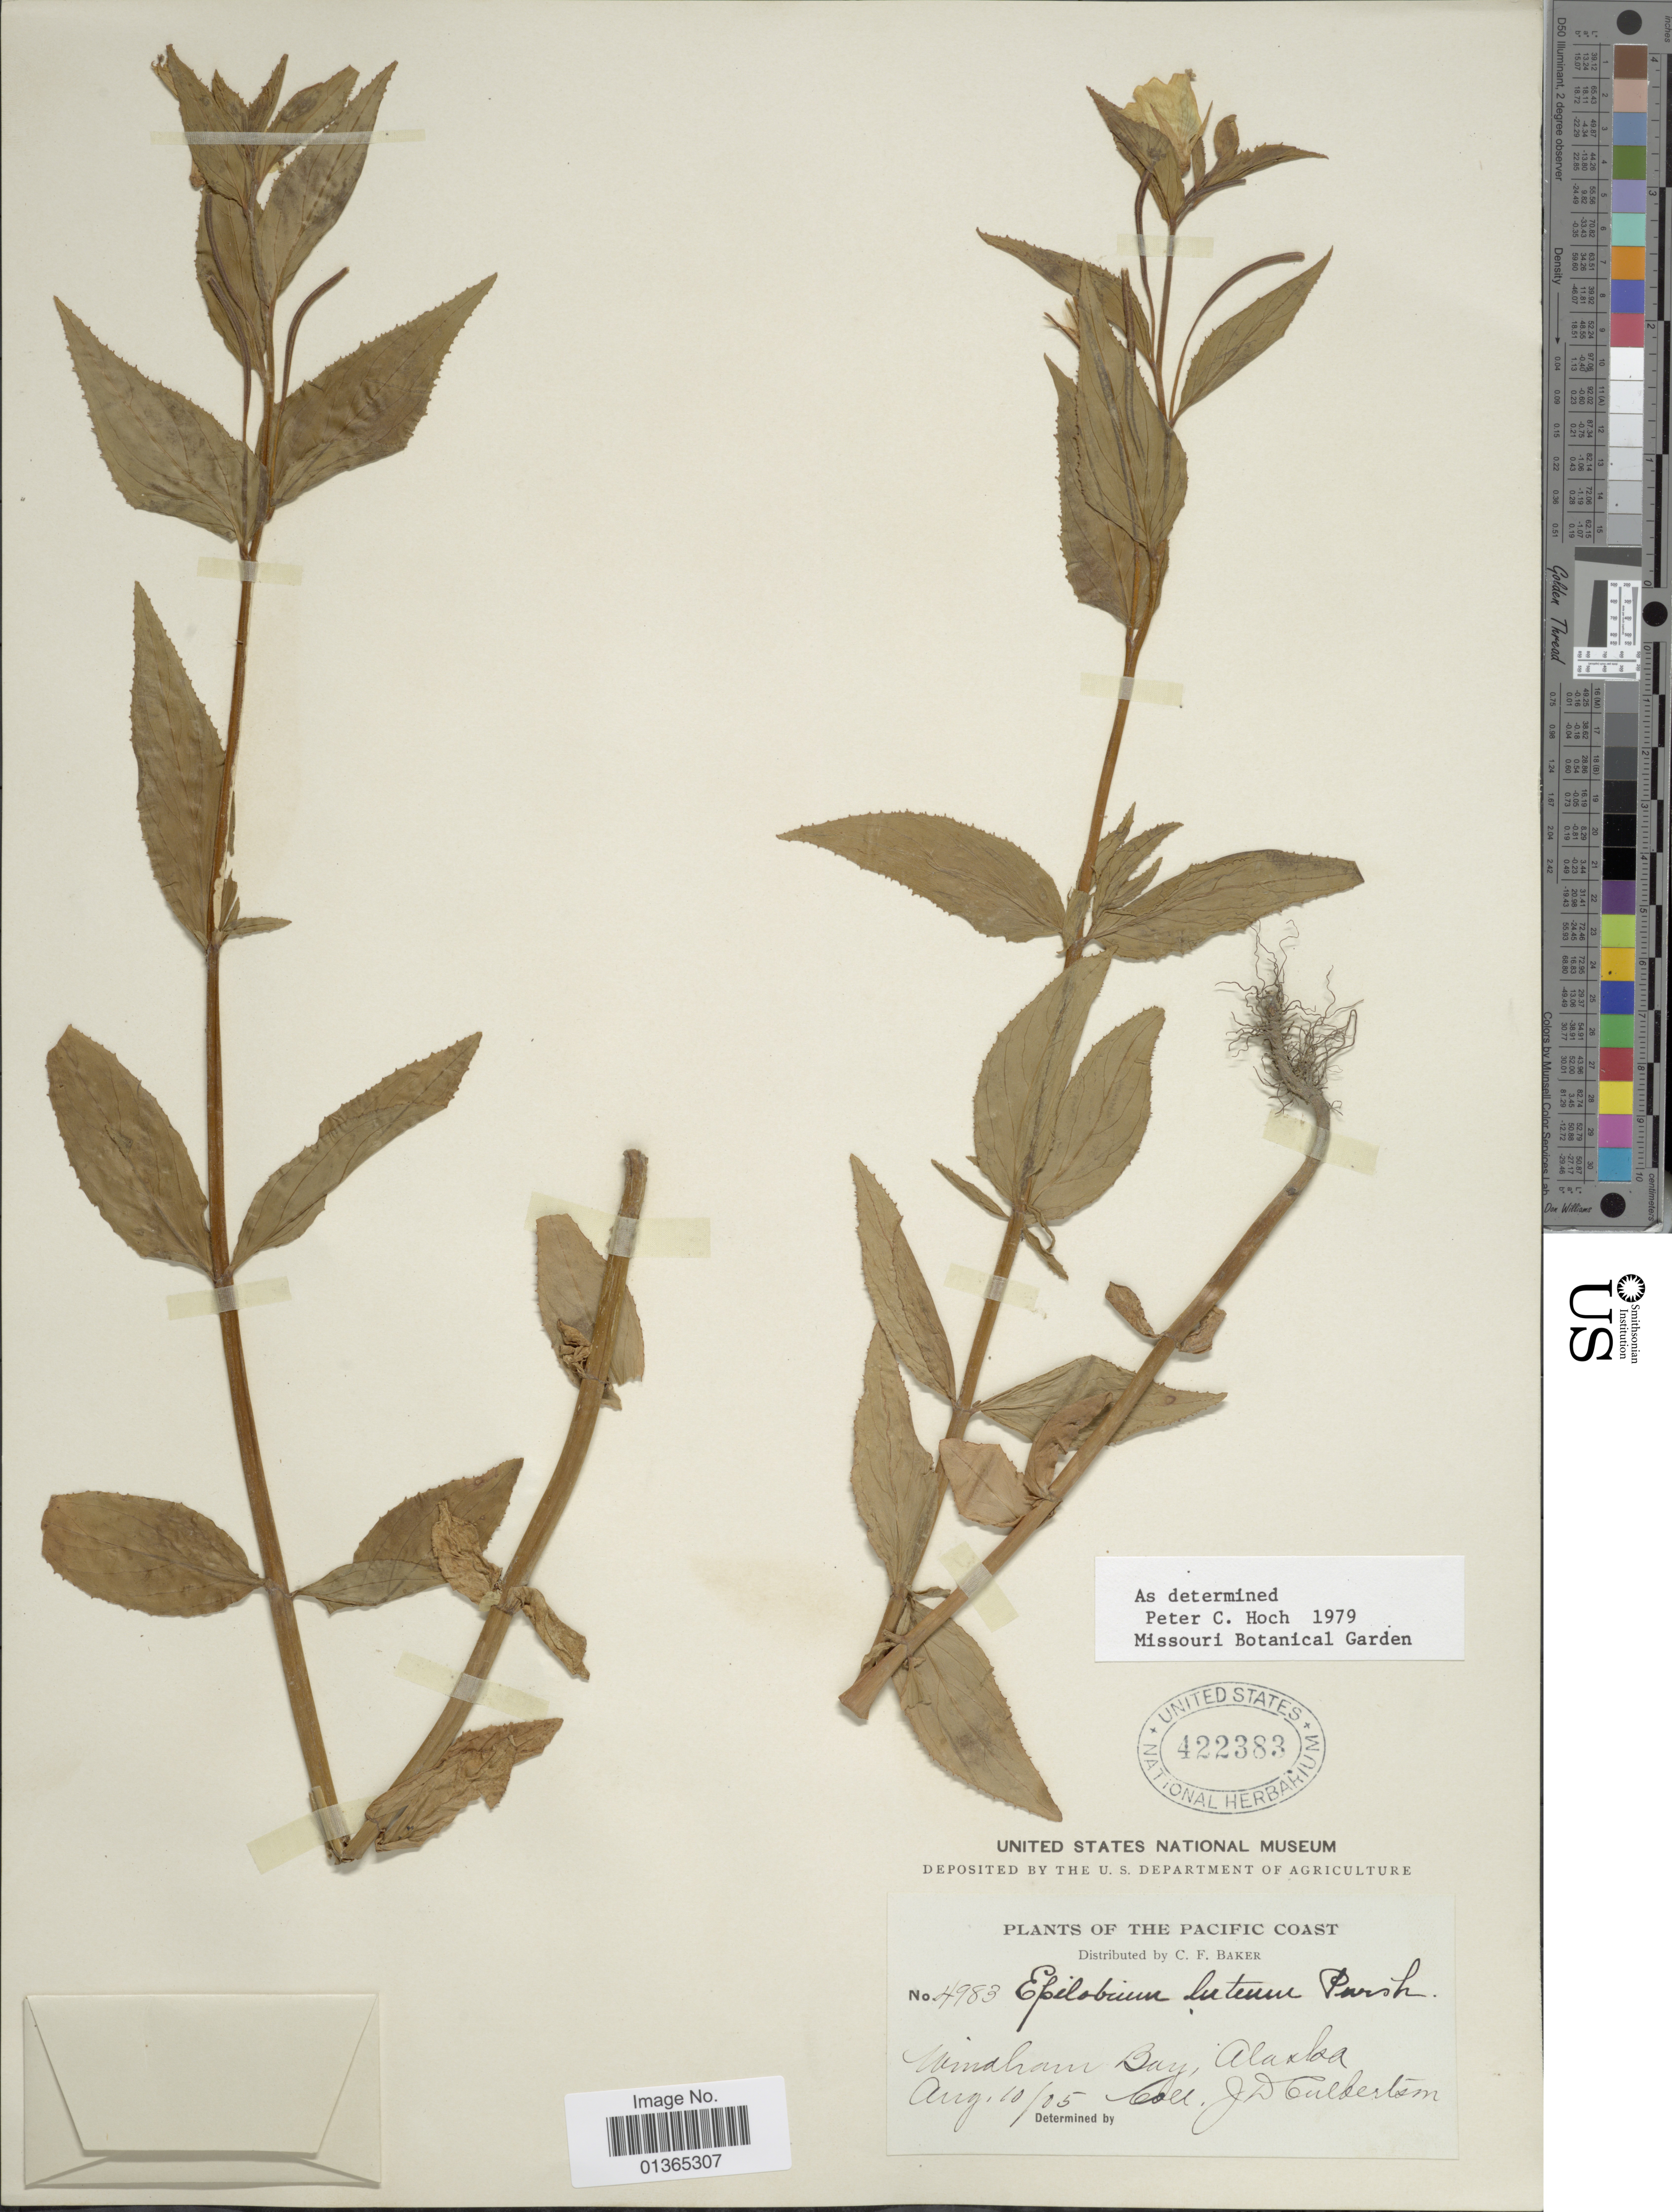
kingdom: Plantae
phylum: Tracheophyta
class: Magnoliopsida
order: Myrtales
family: Onagraceae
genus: Epilobium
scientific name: Epilobium luteum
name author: Pursh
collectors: J. Culbertson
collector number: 4983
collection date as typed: Transcribed d/m/y: 10/8/5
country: United States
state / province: Alaska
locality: Pacific Coast. Windham Bay.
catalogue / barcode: US 422383